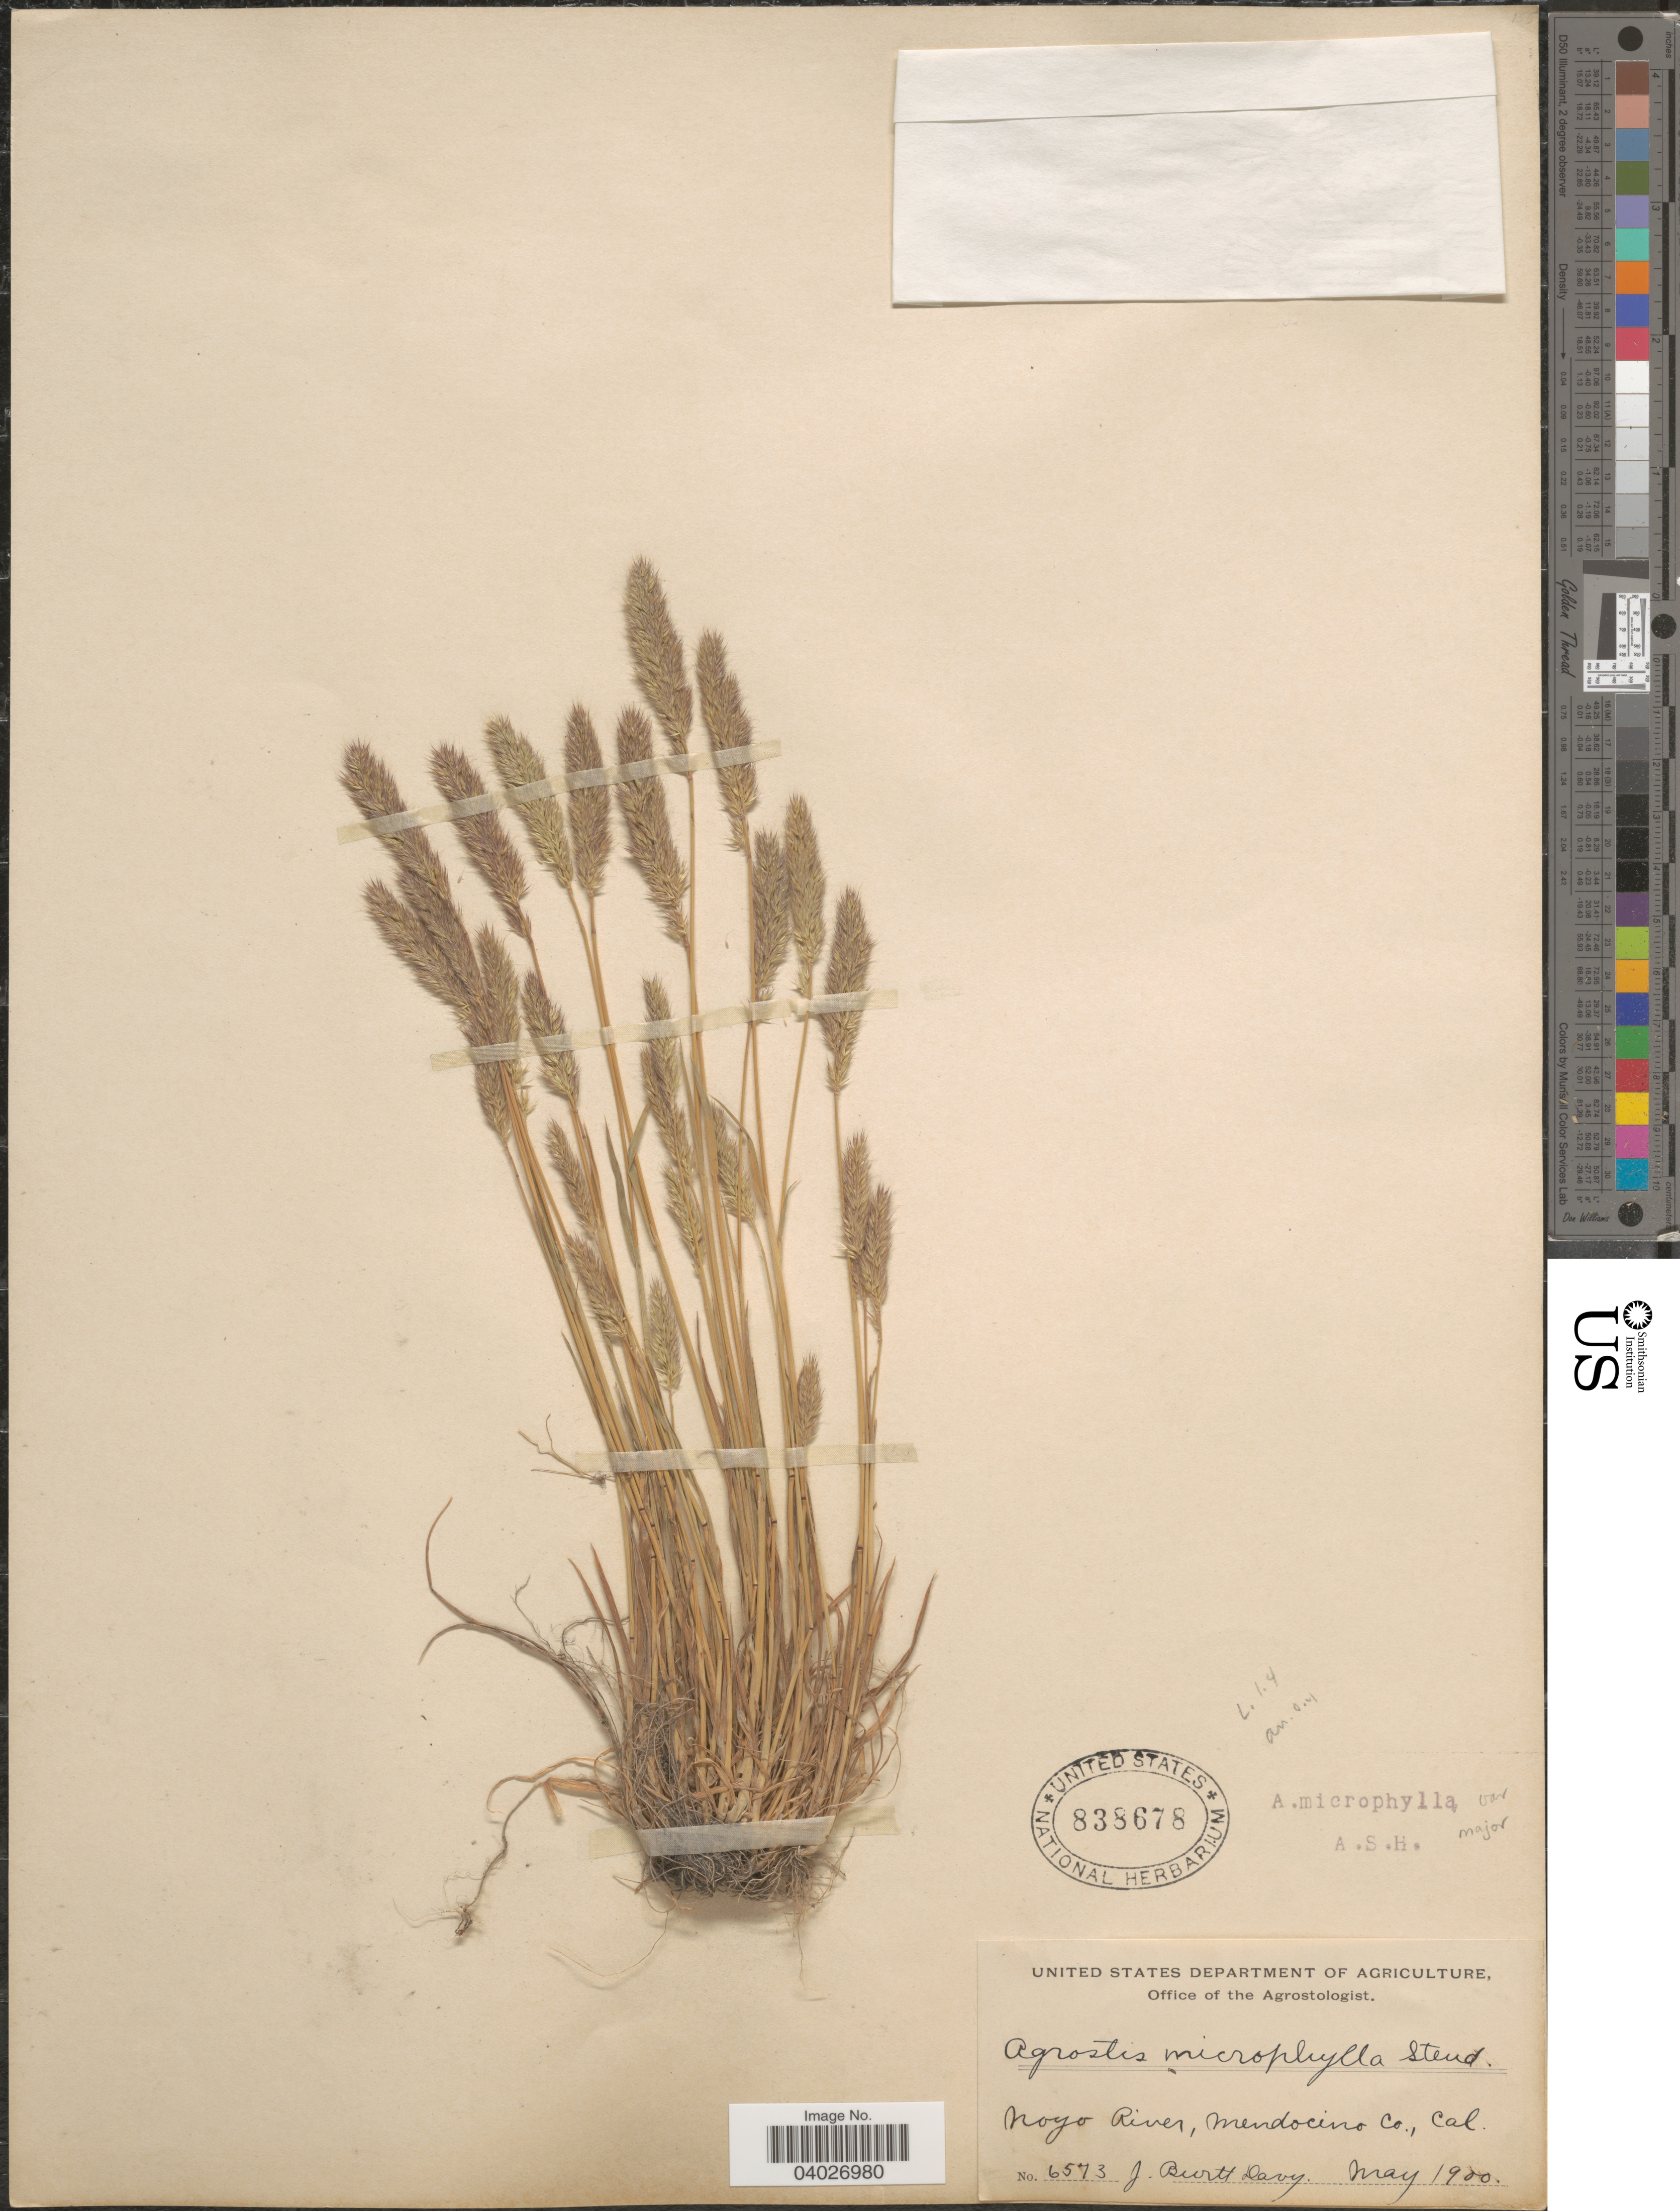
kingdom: Plantae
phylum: Tracheophyta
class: Liliopsida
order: Poales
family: Poaceae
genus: Agrostis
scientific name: Agrostis microphylla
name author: Steud.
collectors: J. Burtt Davy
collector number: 6573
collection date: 1900-05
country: United States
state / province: California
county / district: Mendocino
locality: Noyo River, Mendocino Co.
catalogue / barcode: US 838678